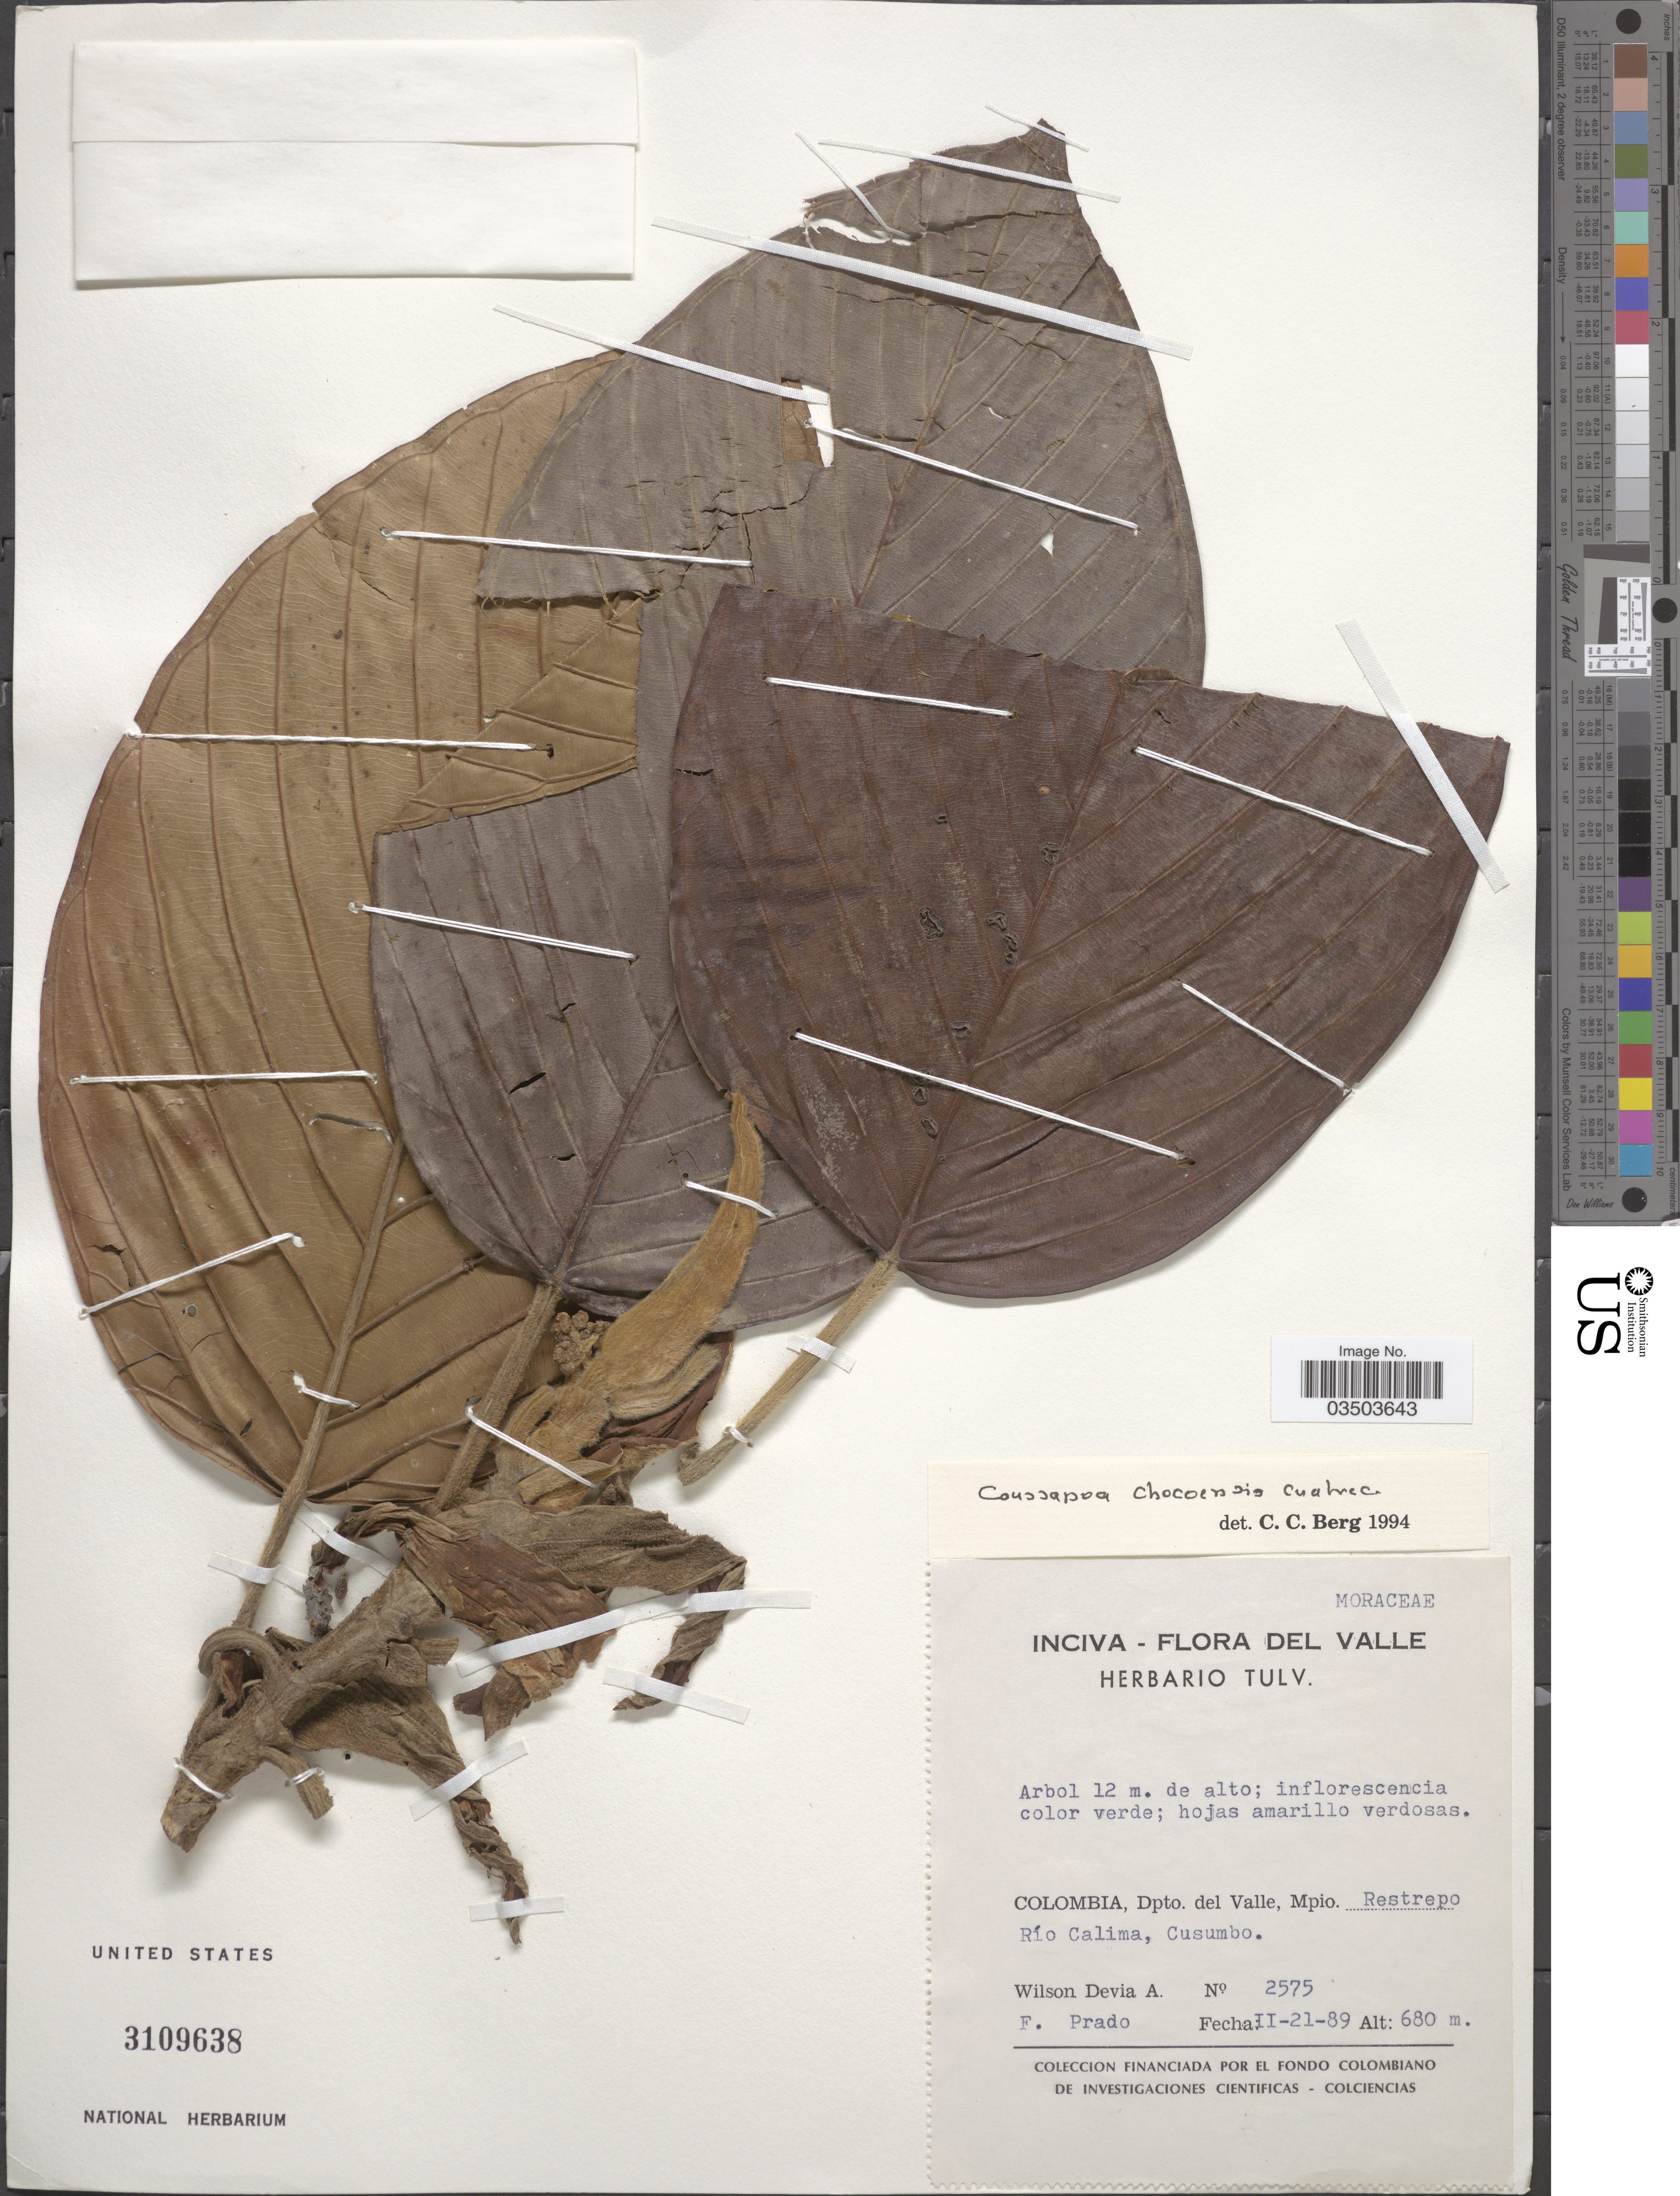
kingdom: Plantae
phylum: Tracheophyta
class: Magnoliopsida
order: Rosales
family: Urticaceae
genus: Coussapoa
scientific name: Coussapoa chocoensis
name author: Cuatrec.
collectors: W. Devia A. & F. Prado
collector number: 2575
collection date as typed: Transcribed d/m/y: 21/2/89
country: Colombia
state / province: Valle del Cauca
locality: Dpto. del Valle, Mpio. Restrepo. Río Calima, Cusumbo.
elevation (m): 680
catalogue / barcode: US 3109638